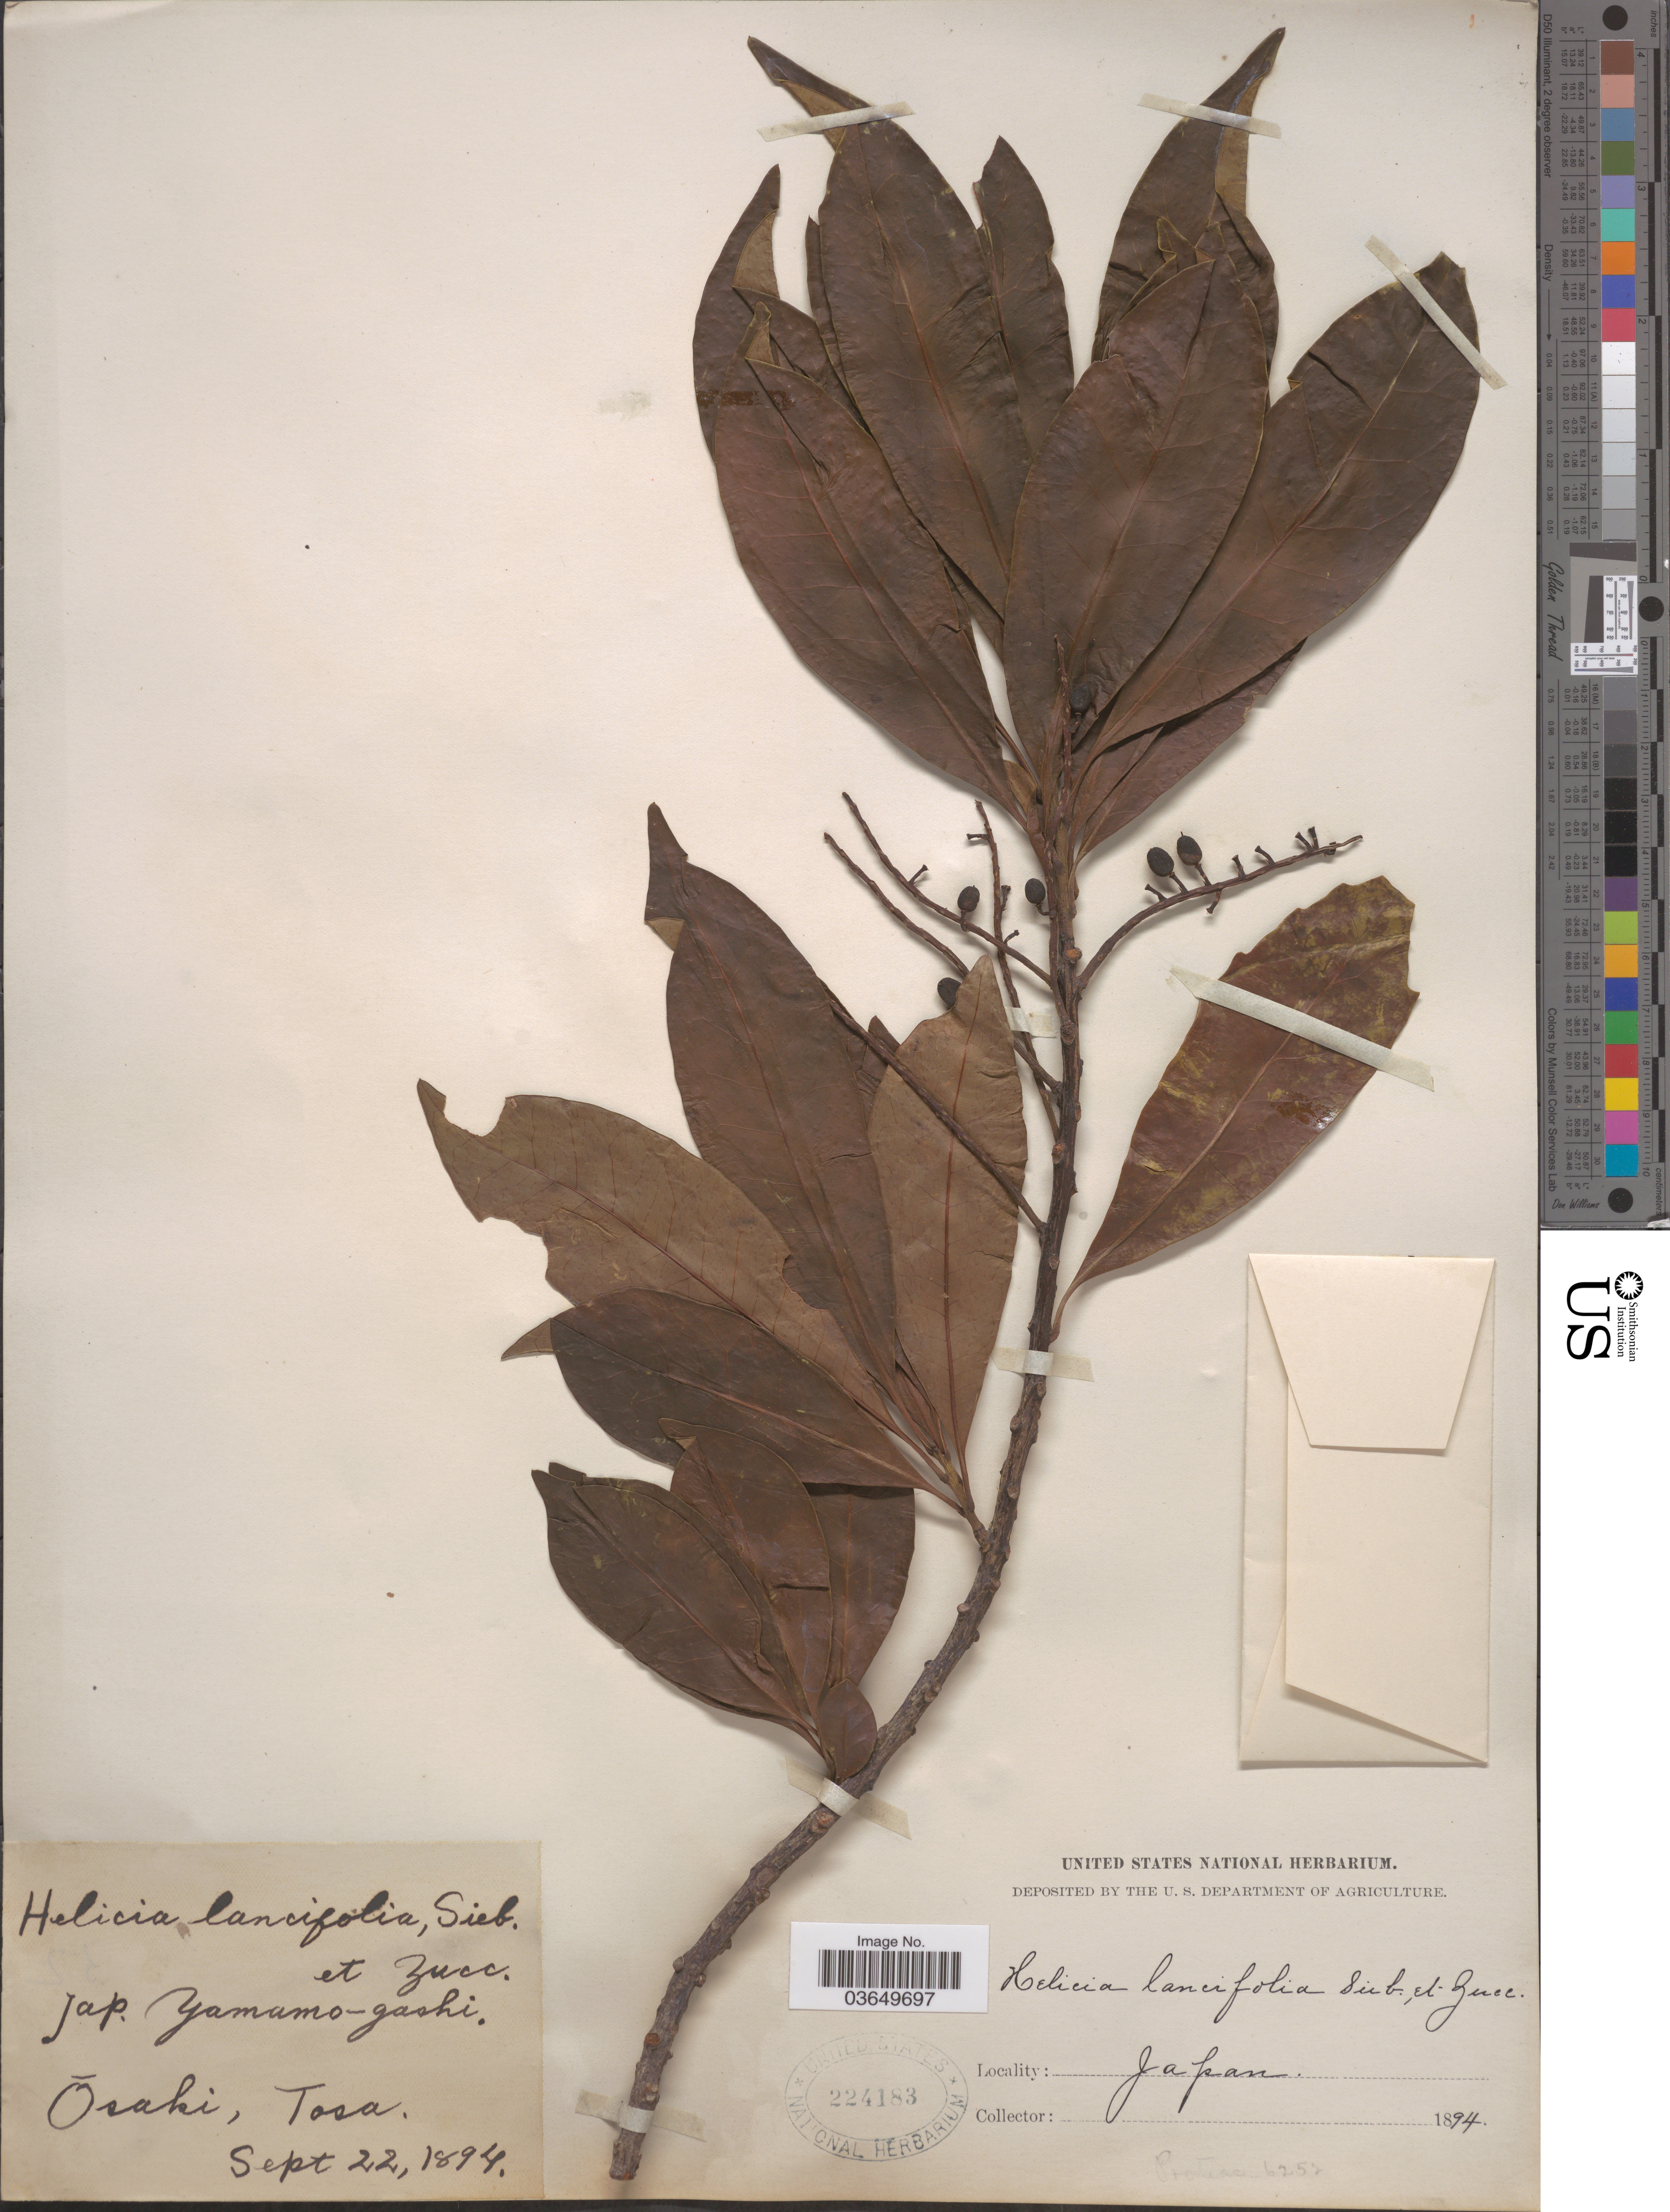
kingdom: Plantae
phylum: Tracheophyta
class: Magnoliopsida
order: Proteales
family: Proteaceae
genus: Helicia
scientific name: Helicia cochinchinensis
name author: Lour.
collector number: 6252?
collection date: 1894-09-22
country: Japan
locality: Ōsaki, Tosa.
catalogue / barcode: US 224183